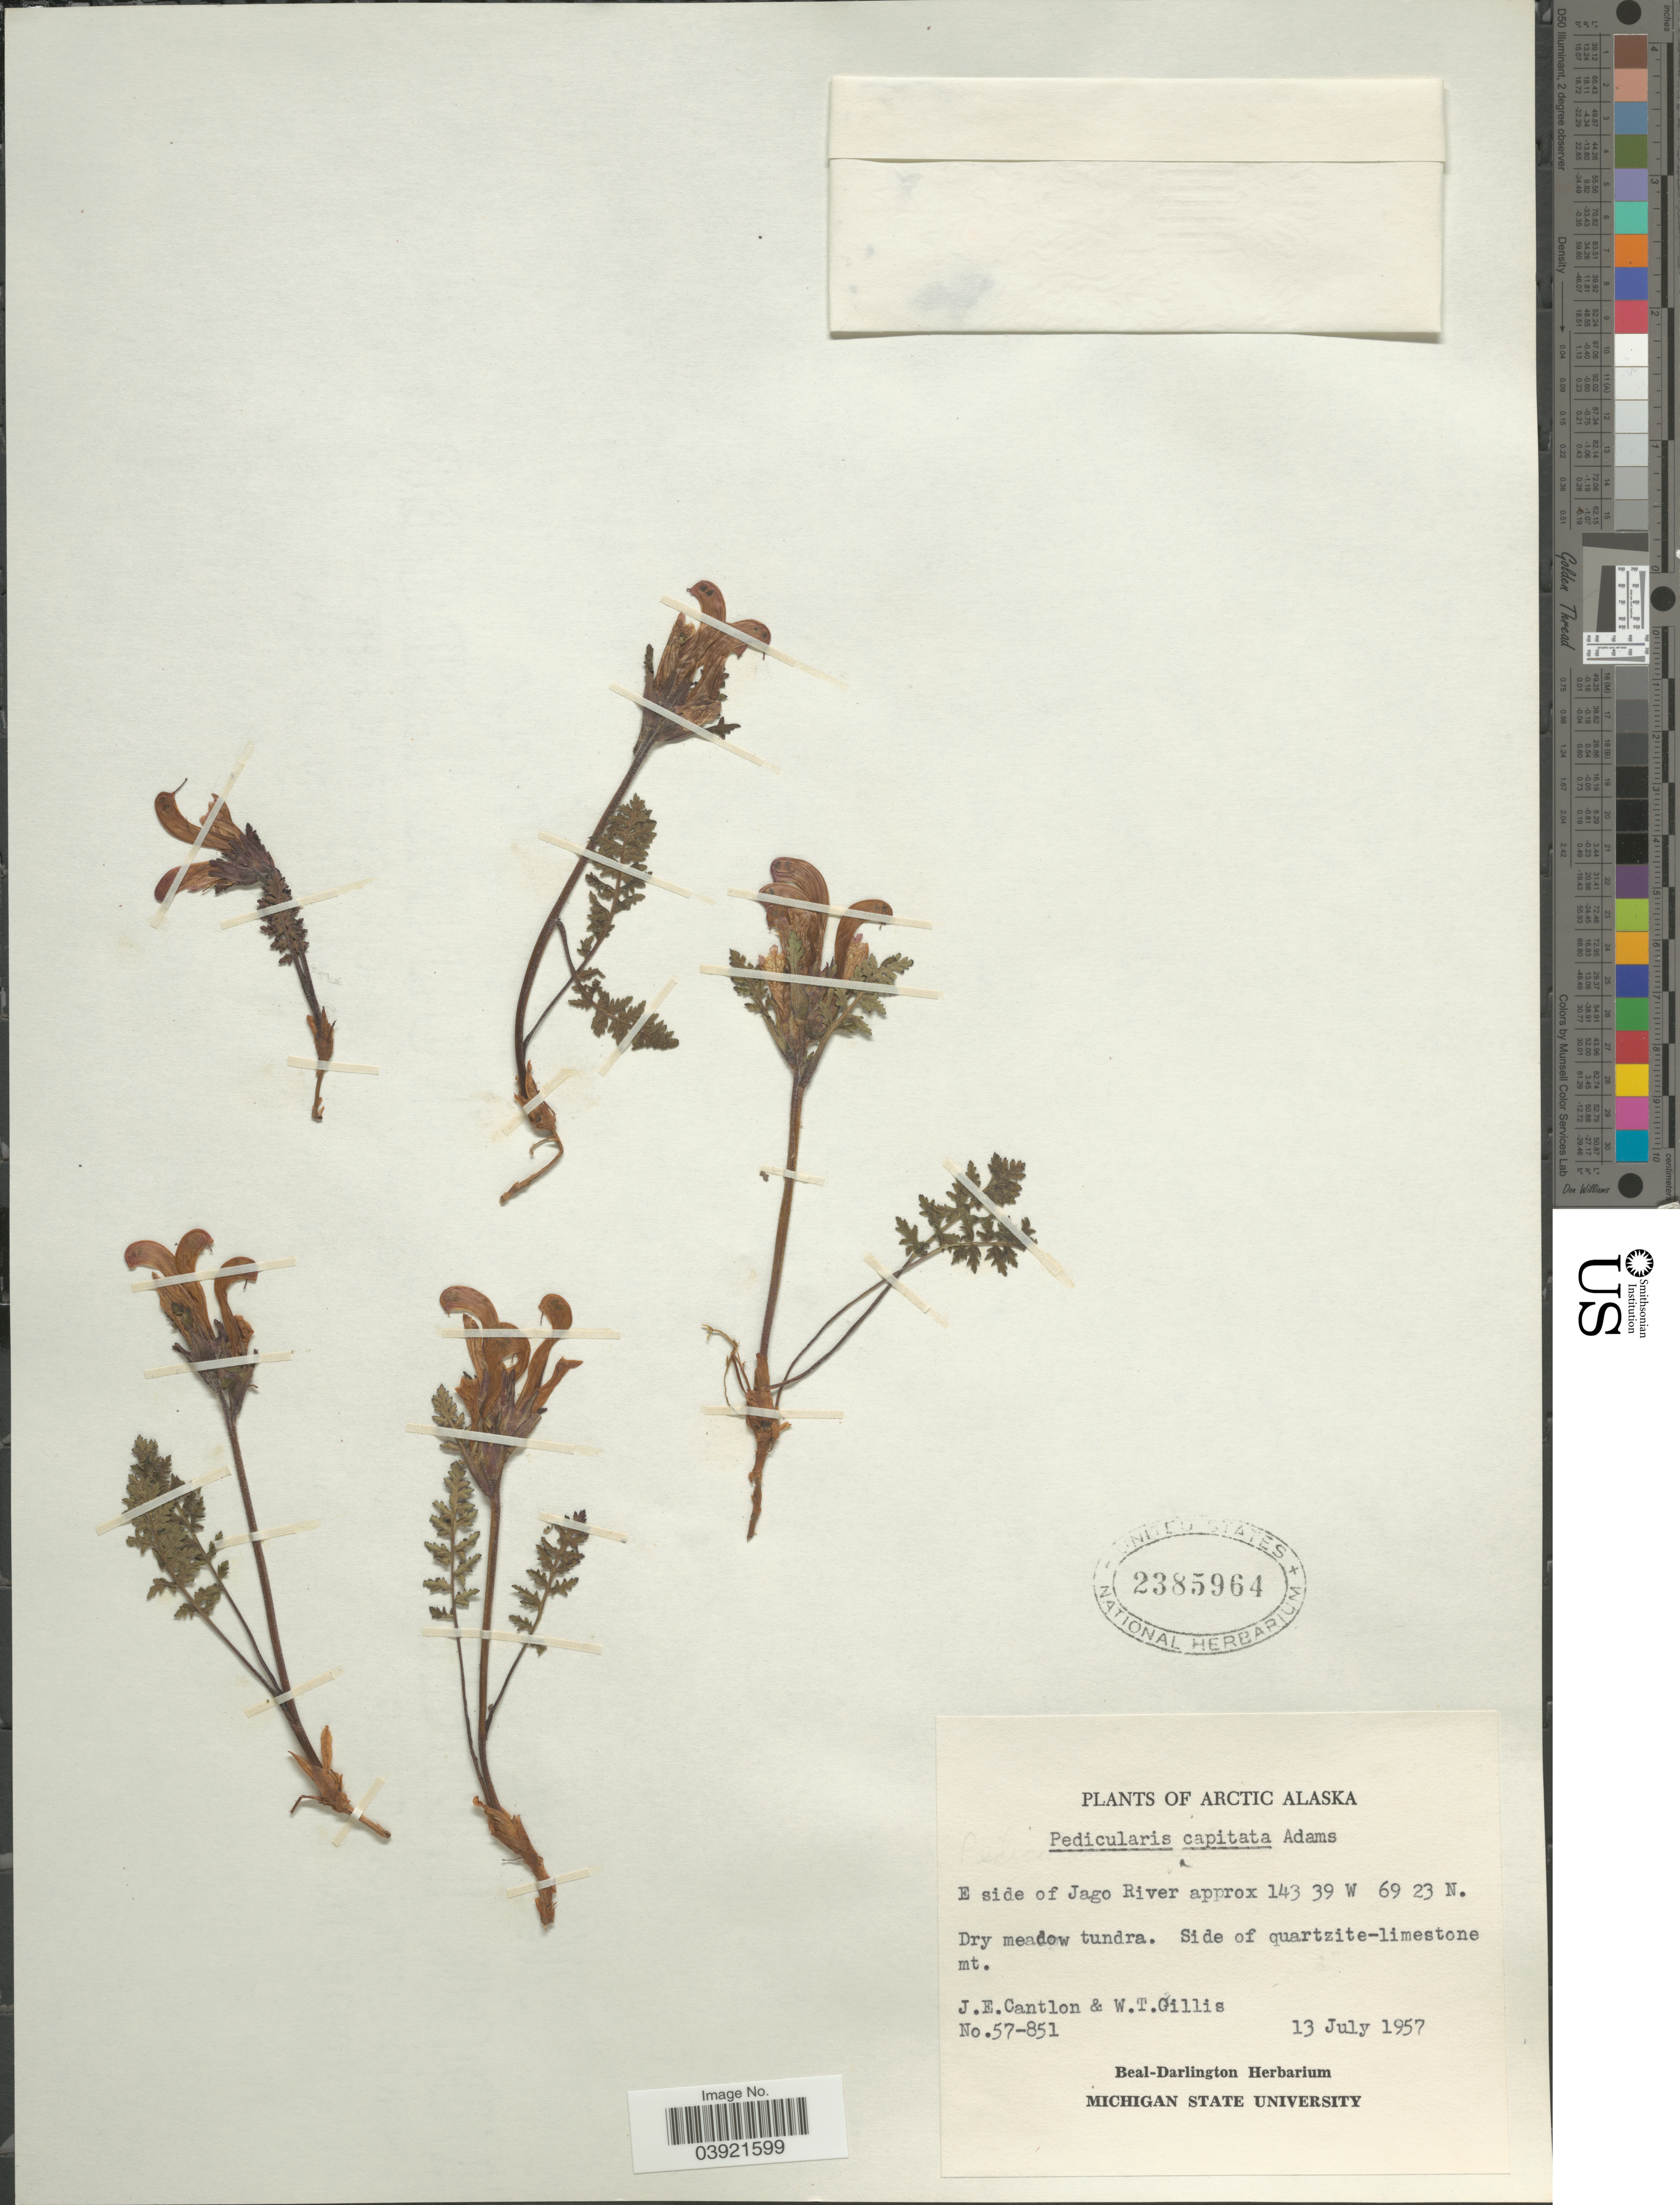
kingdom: Plantae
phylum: Tracheophyta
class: Magnoliopsida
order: Lamiales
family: Orobanchaceae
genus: Pedicularis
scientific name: Pedicularis capitata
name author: Adams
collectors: J. Cantlon & W. T. Gillis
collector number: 57-851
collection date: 1957-07-13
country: United States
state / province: Alaska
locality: Arctic Alaska. E side of Jago River.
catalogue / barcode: US 2385964